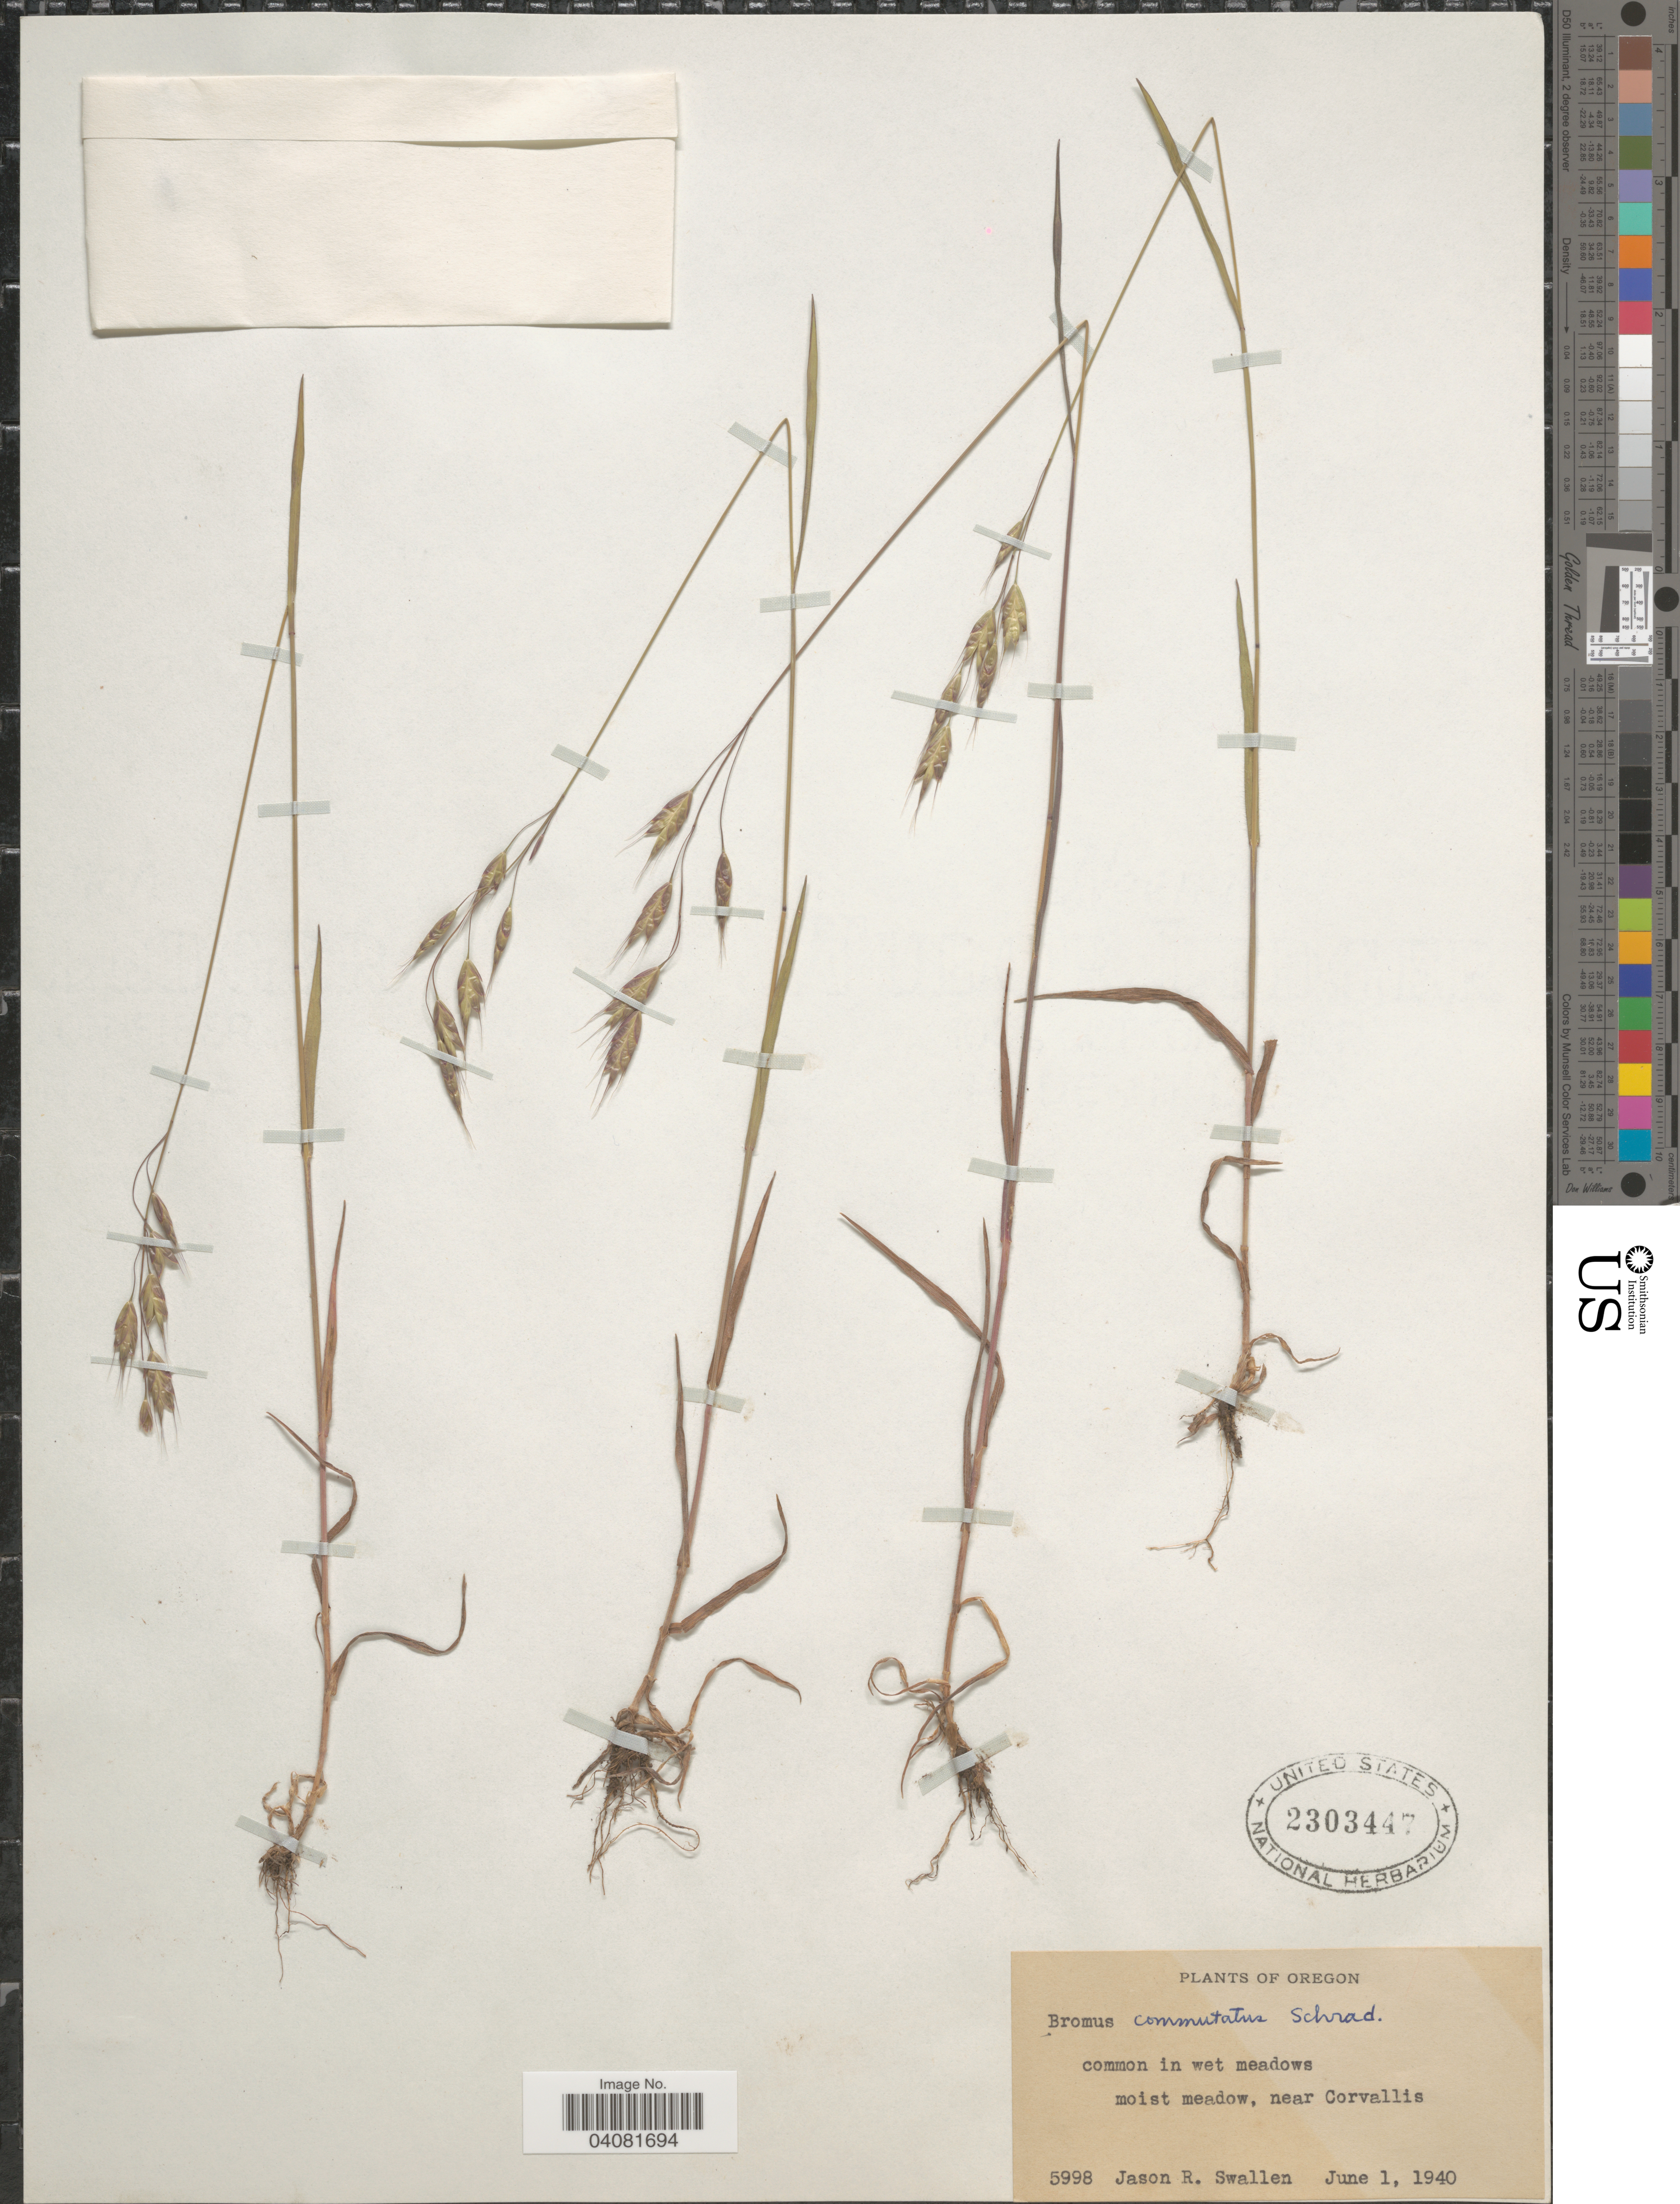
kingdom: Plantae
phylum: Tracheophyta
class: Liliopsida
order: Poales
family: Poaceae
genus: Bromus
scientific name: Bromus commutatus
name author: Schrad.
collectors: J. R. Swallen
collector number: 5998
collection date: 1940-06-01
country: United States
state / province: Oregon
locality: Near Corvallis.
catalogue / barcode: US 2303447